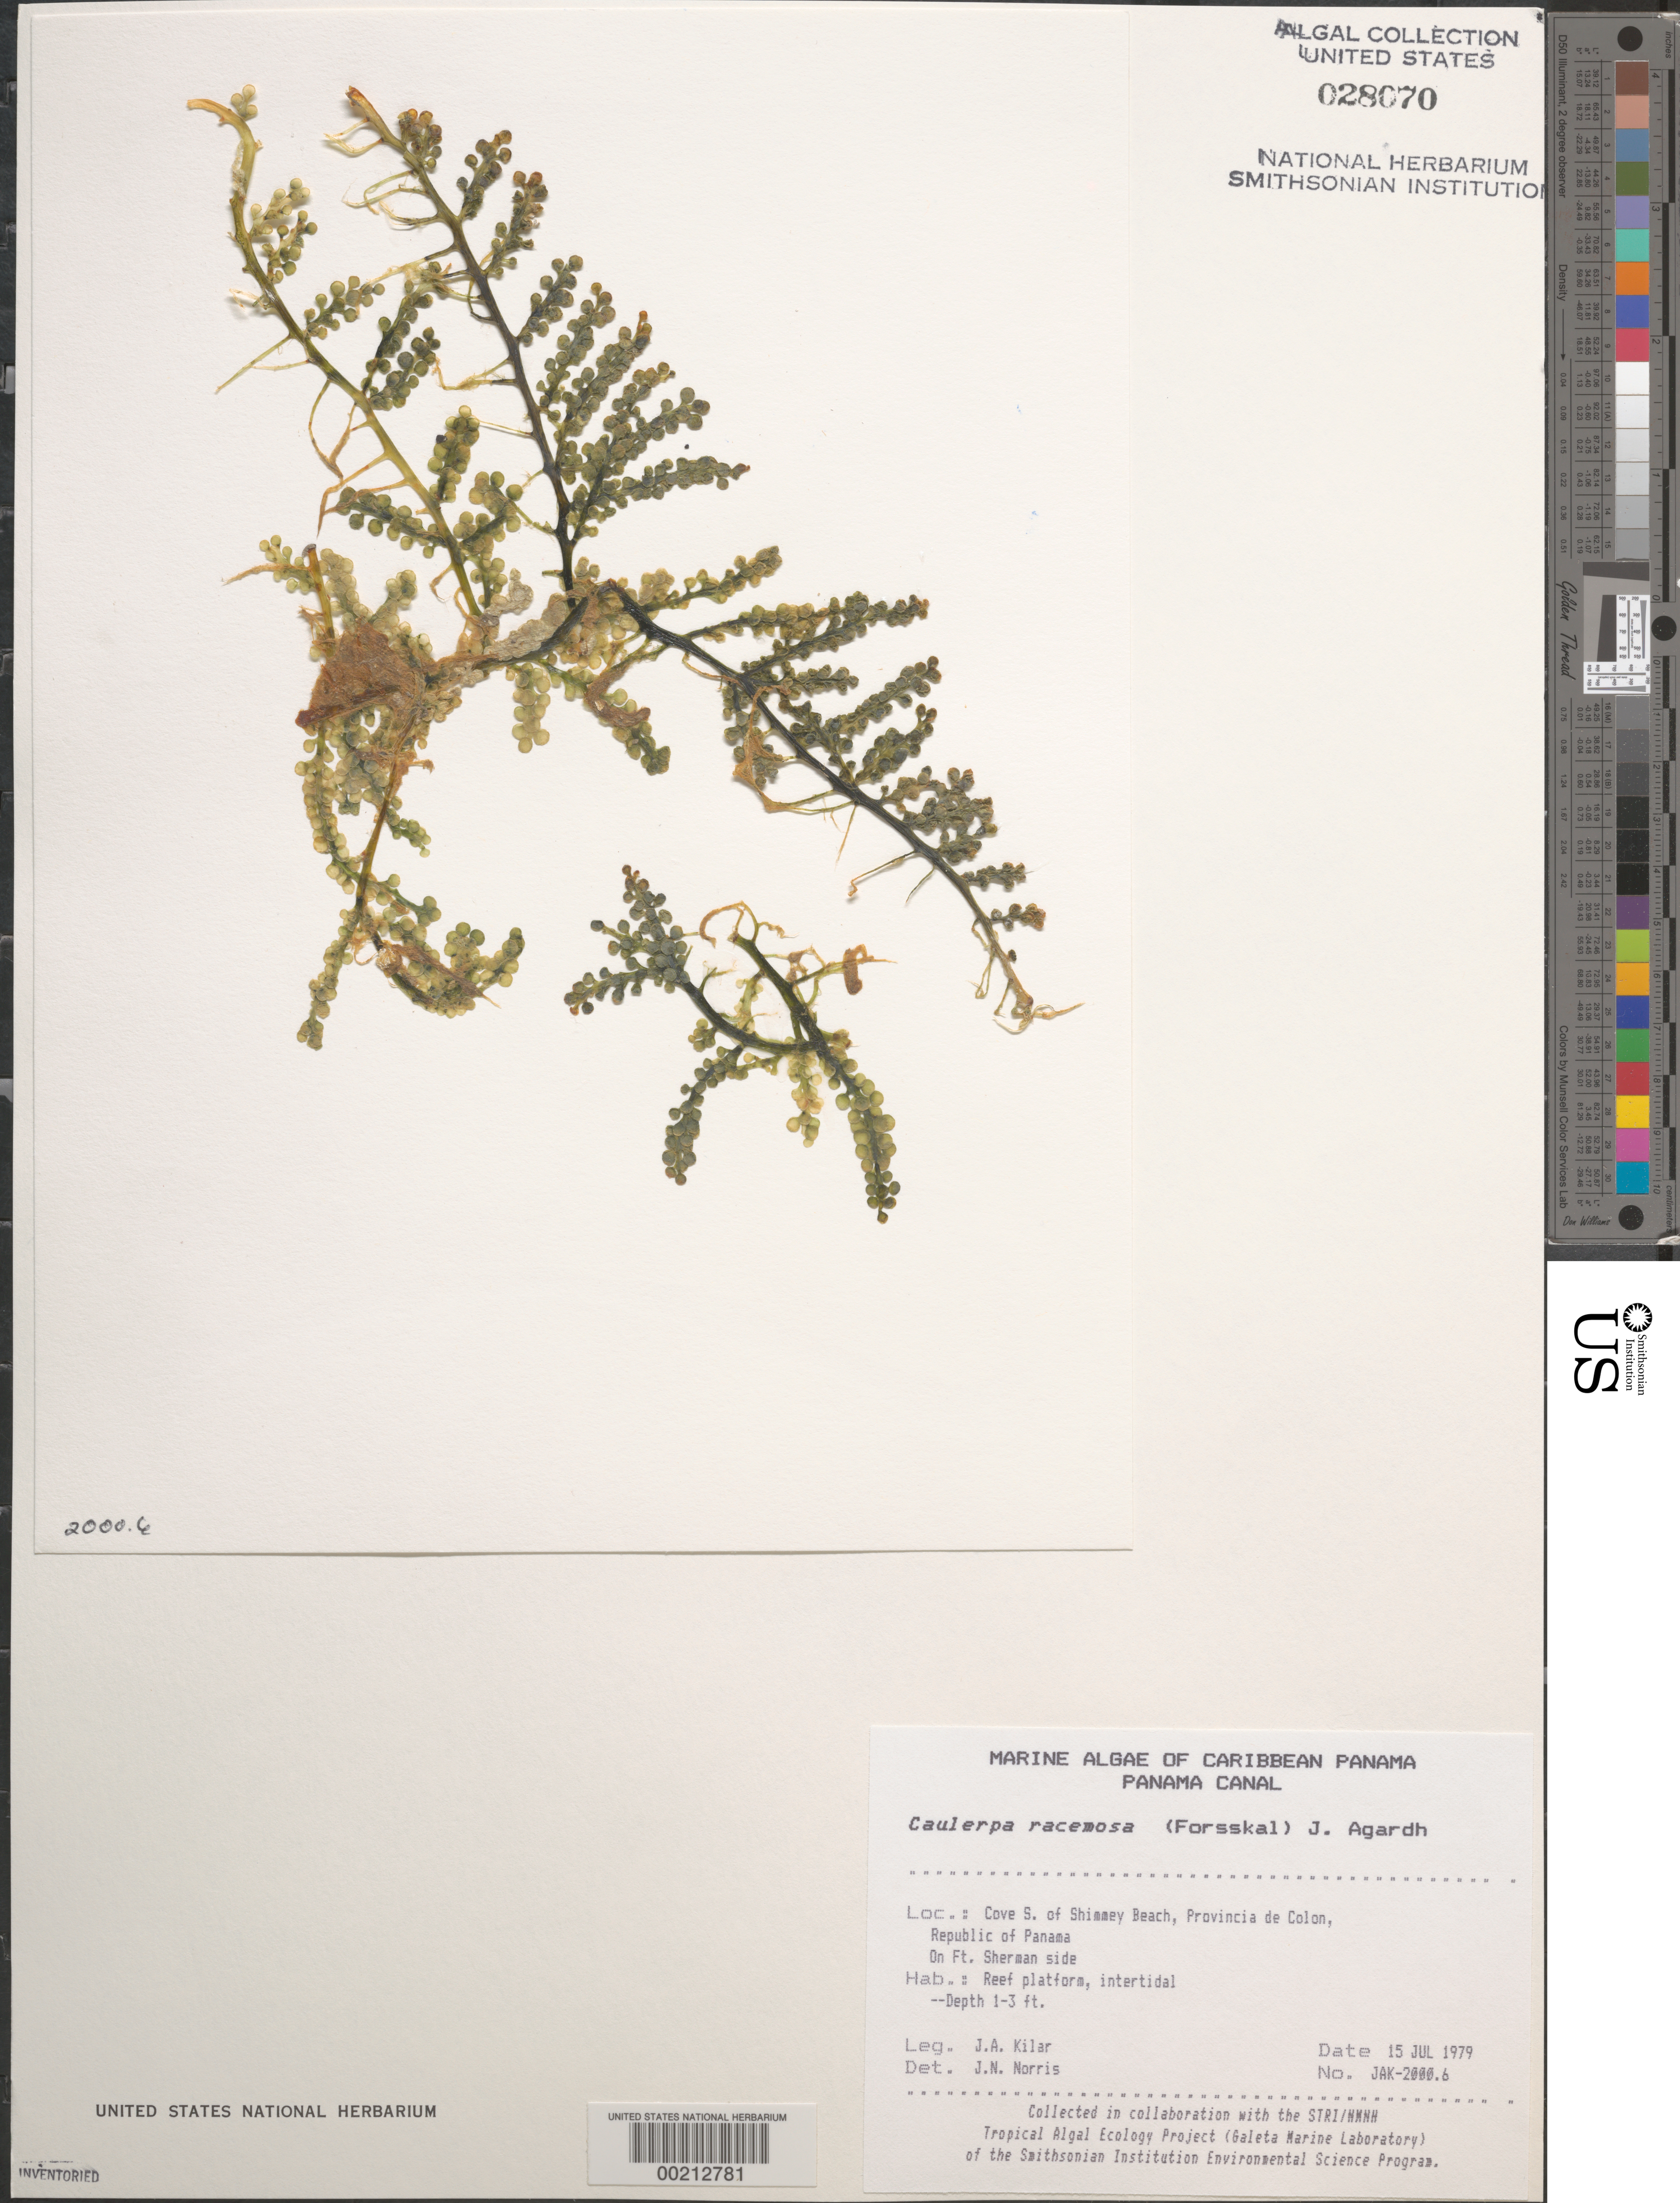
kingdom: Plantae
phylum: Chlorophyta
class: Ulvophyceae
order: Bryopsidales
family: Caulerpaceae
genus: Caulerpa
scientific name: Caulerpa racemosa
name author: (Forssk.) J. Agardh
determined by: Norris, James N.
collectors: J. A. Kilar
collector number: JAK-2000.6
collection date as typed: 15 Jul 1979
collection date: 1979-07-15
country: Panama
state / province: Colón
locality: Fort Sherman side of cove, south of Shimmey Beach, Canal Zone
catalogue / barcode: US 28070